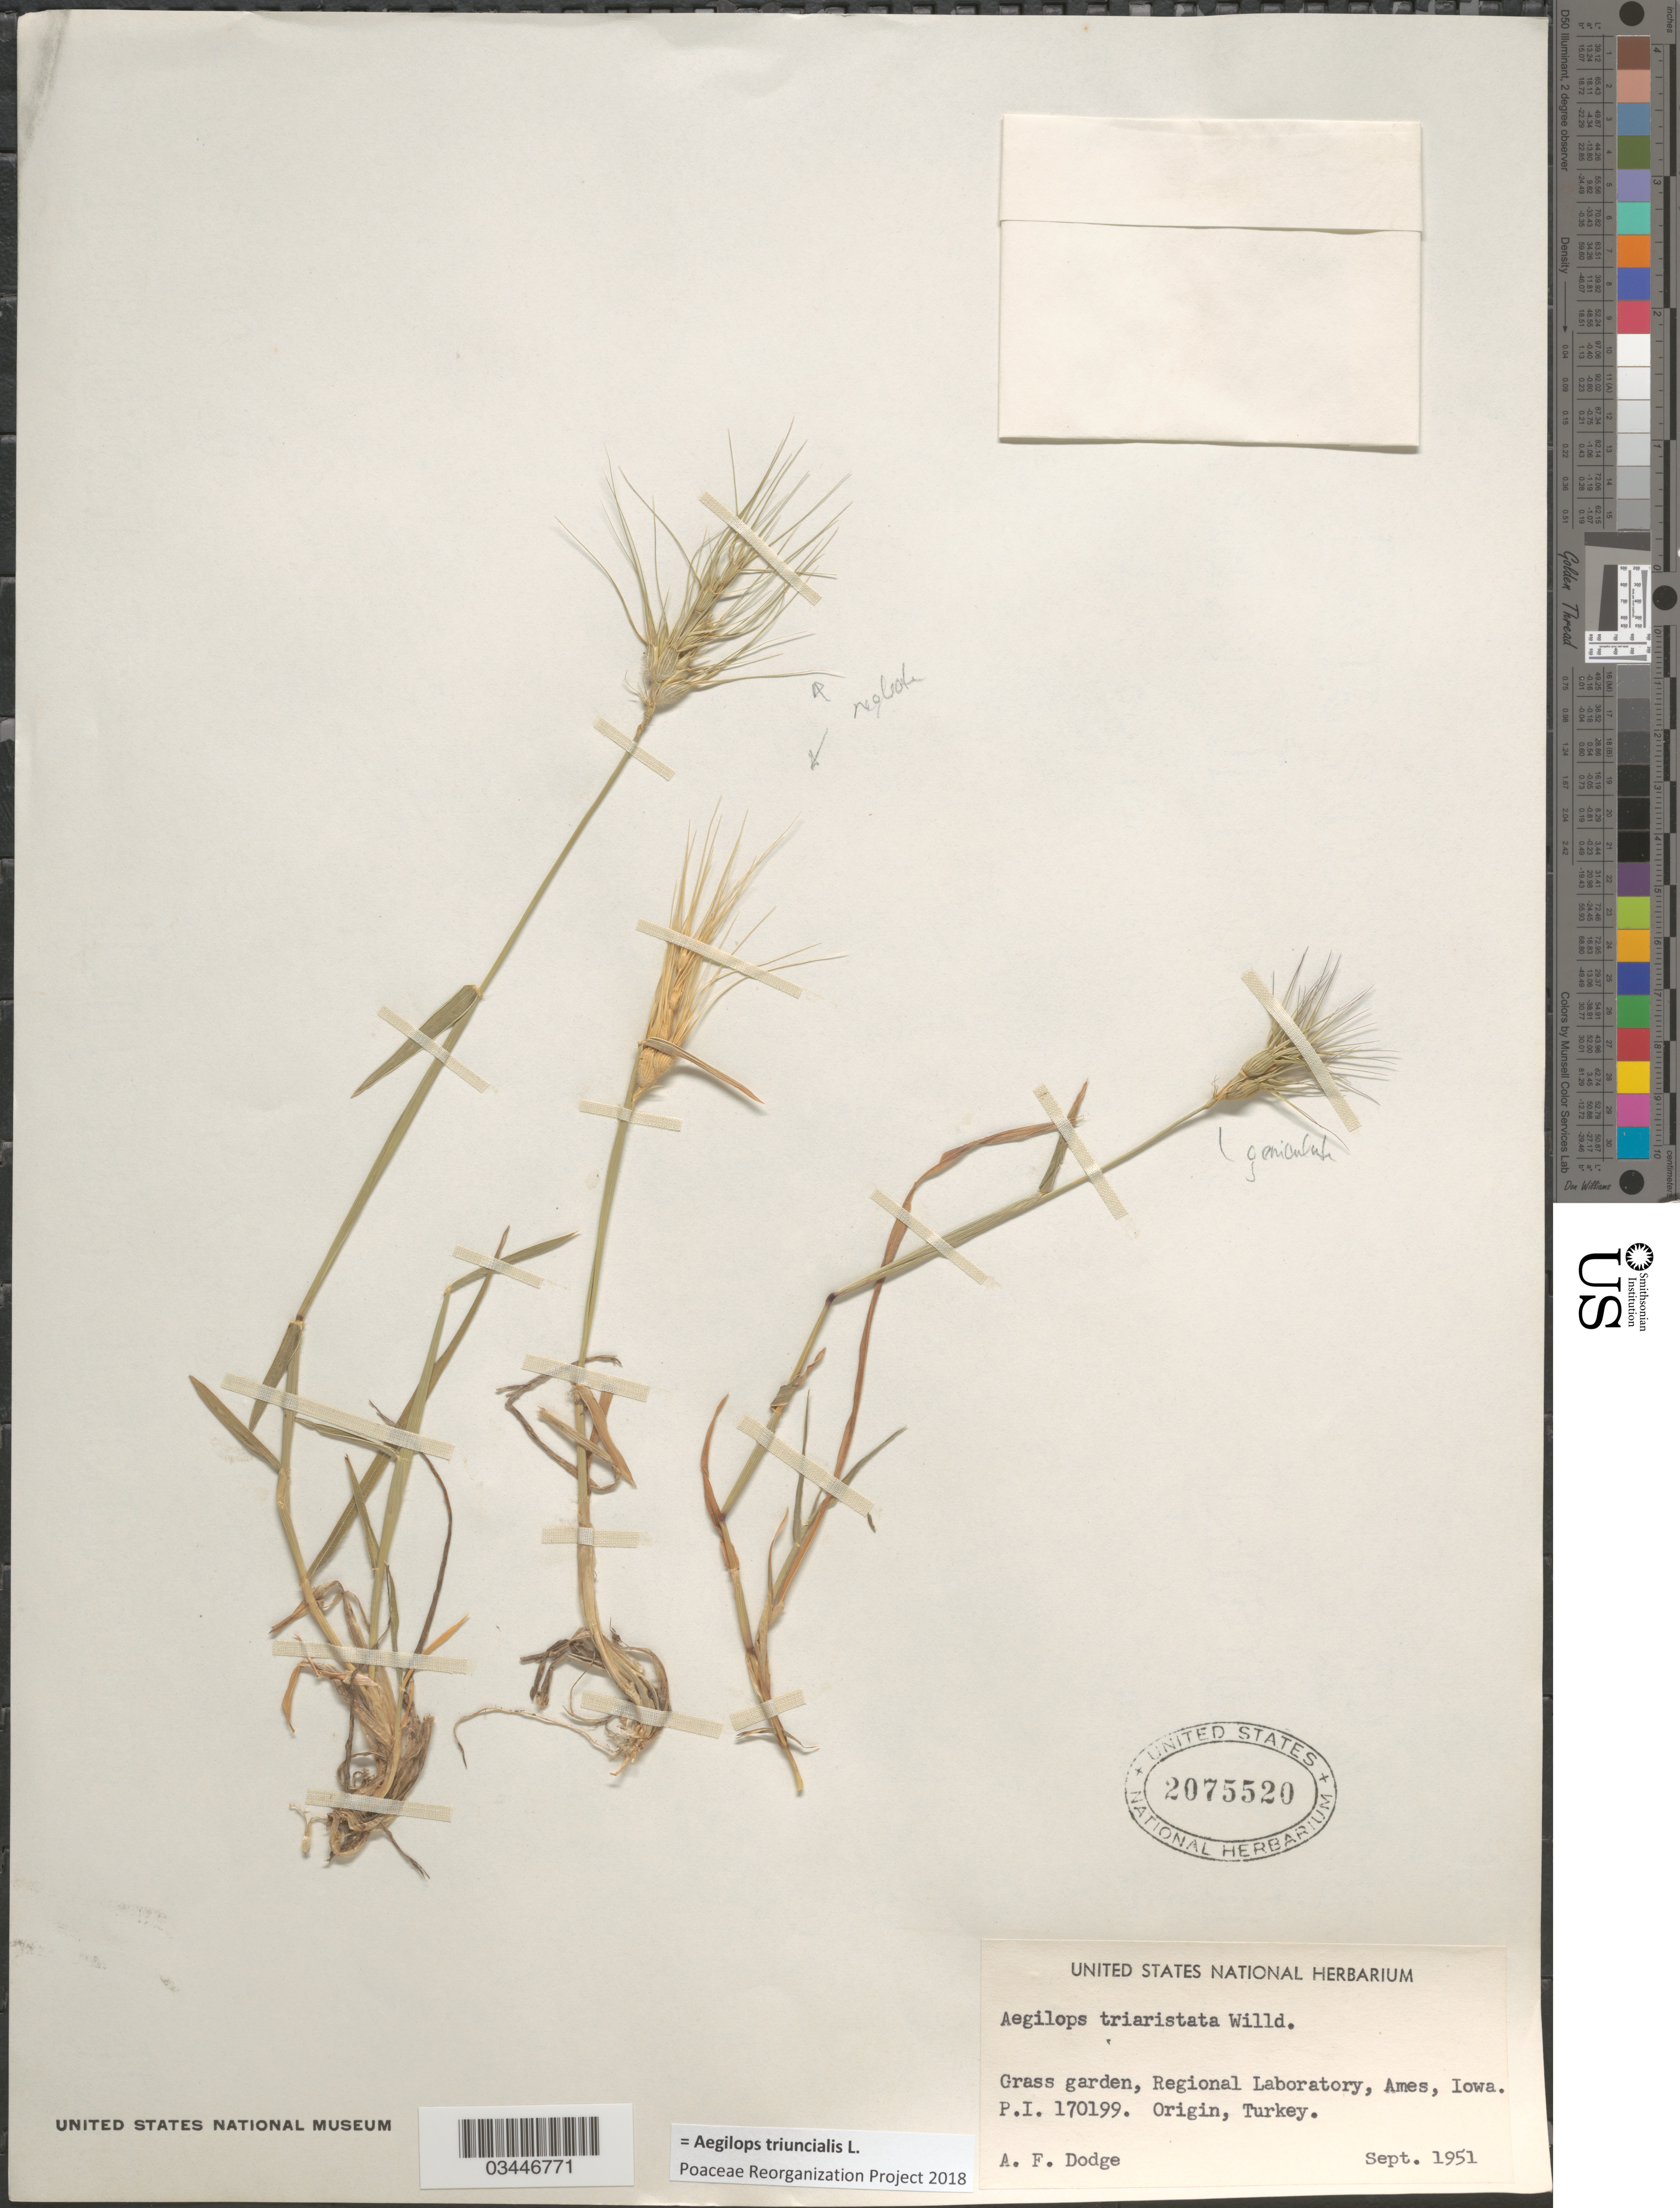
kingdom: Plantae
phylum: Tracheophyta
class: Liliopsida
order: Poales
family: Poaceae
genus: Aegilops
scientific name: Aegilops triuncialis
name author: L.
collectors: A. Dodge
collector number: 170199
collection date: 1951-09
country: United States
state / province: Iowa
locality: Grass garden, Regional Laboratory, Ames.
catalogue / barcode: US 2075520